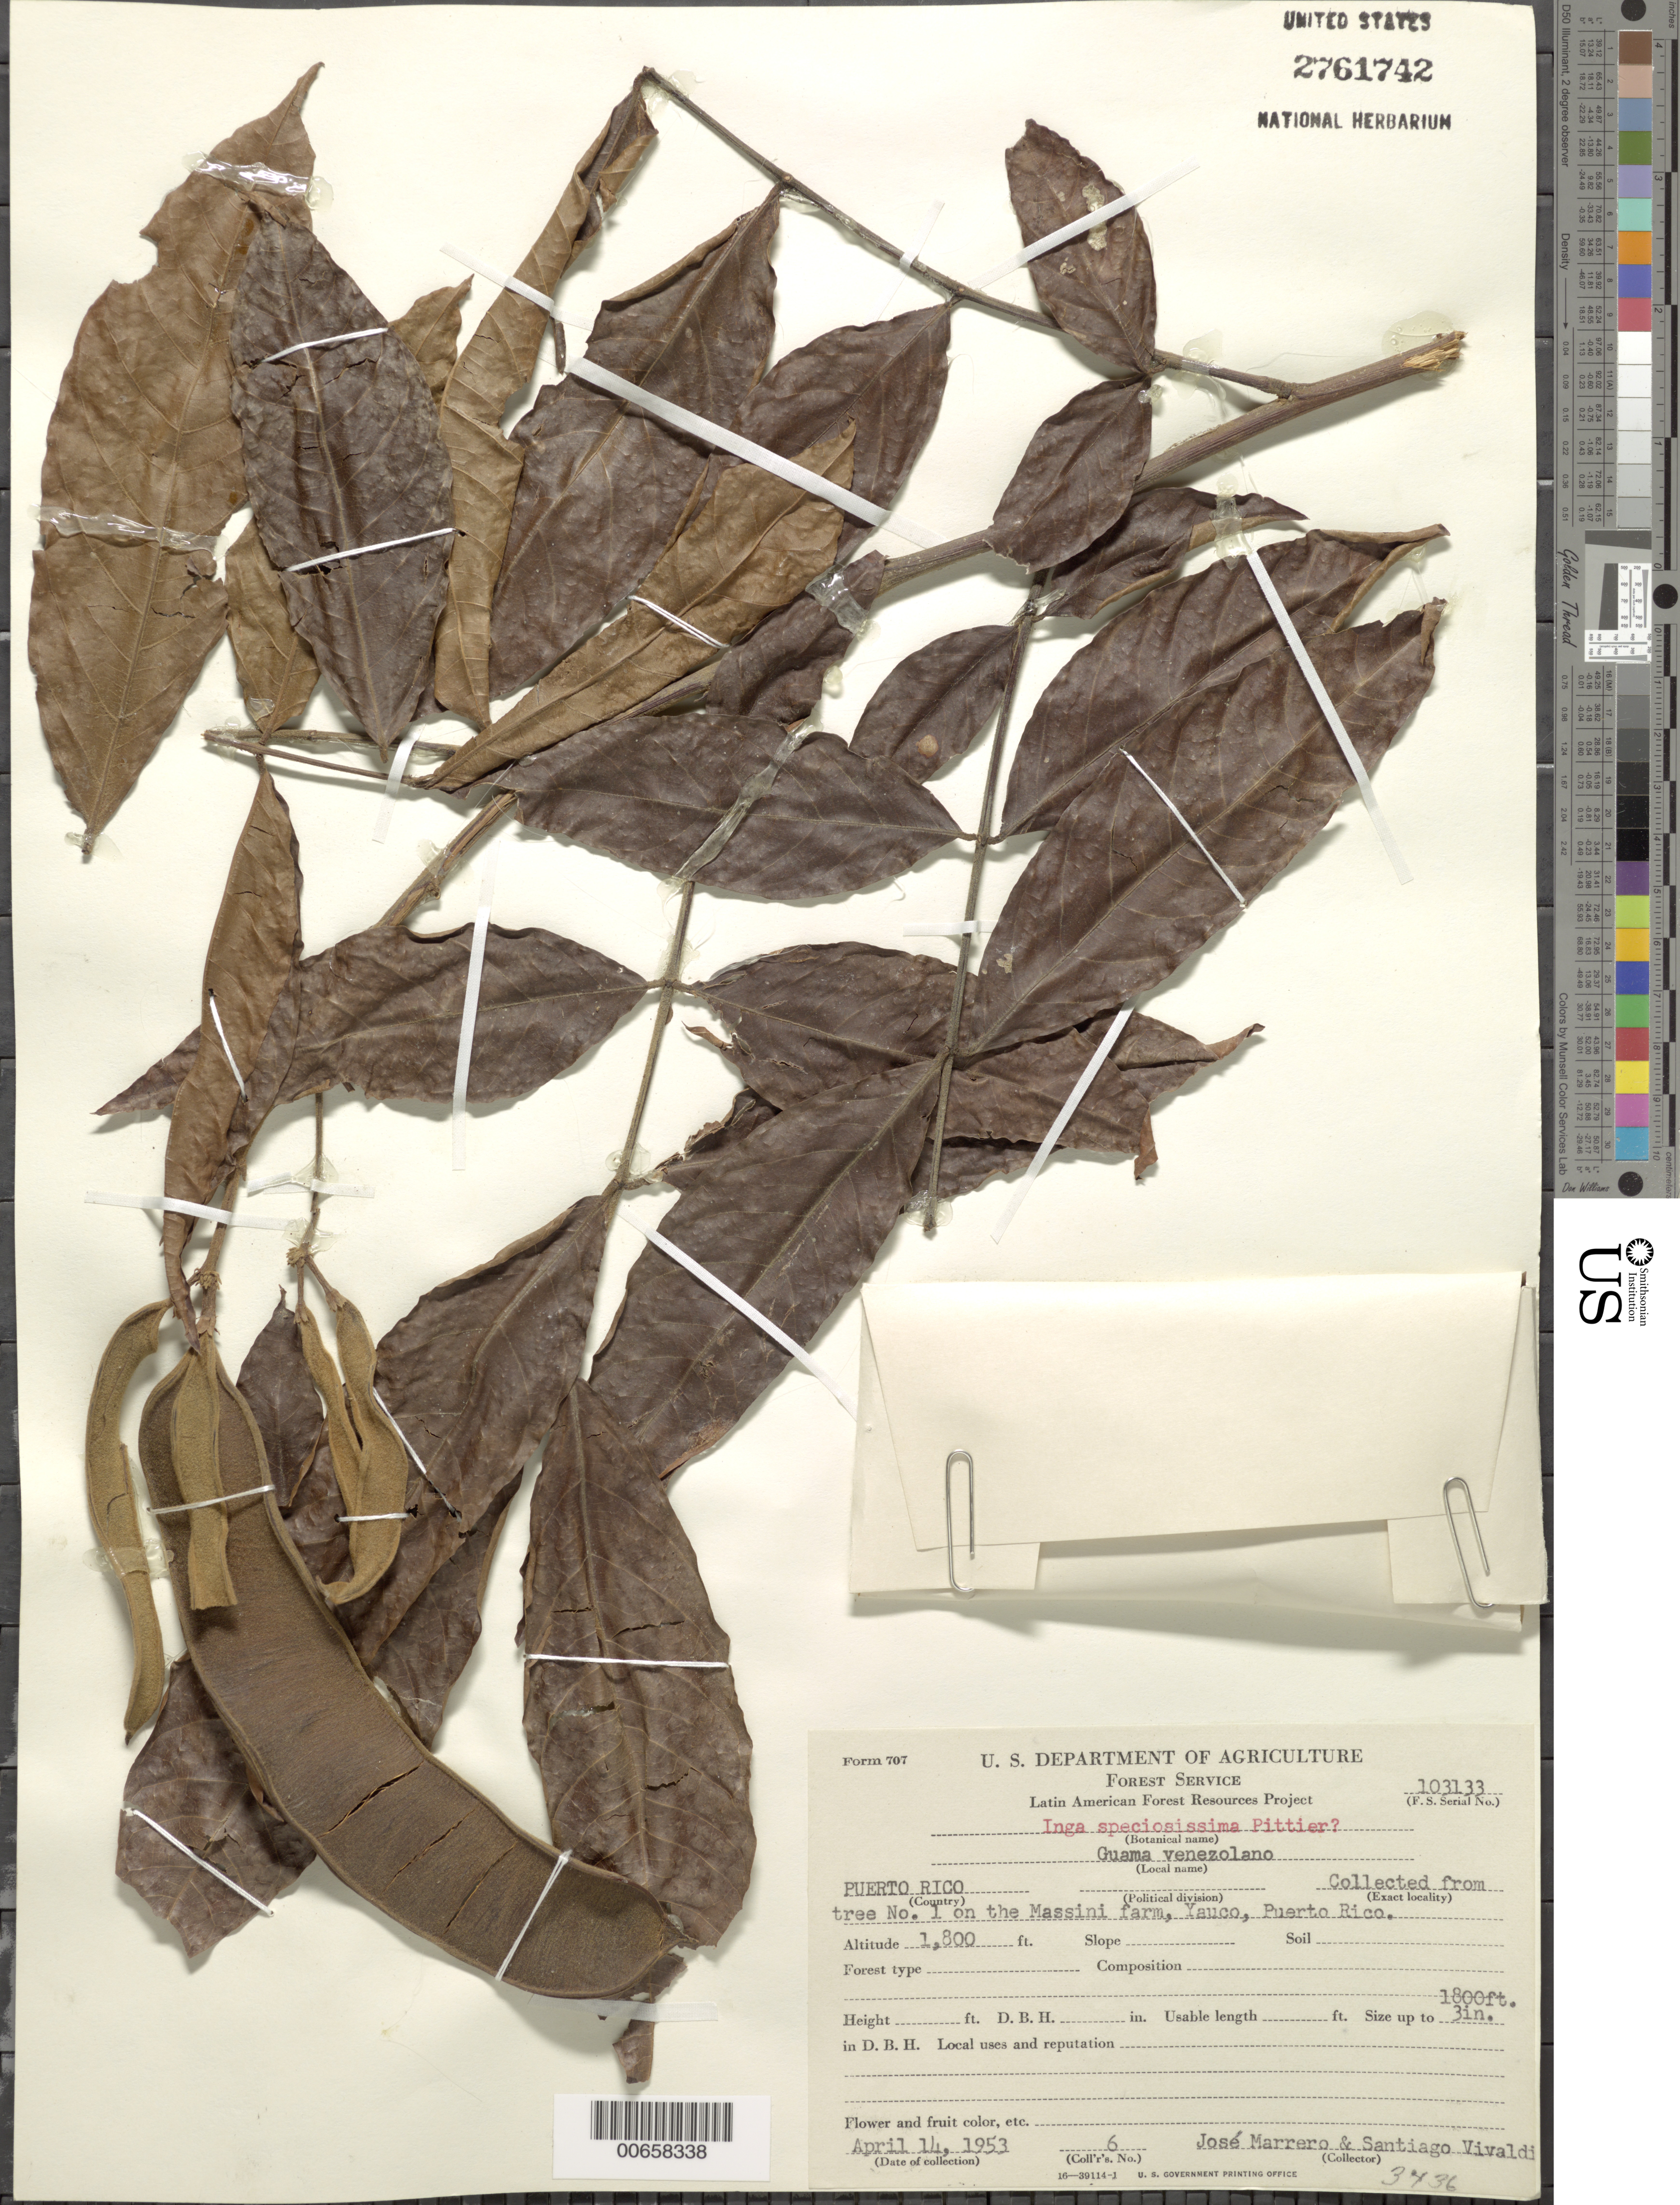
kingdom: Plantae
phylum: Tracheophyta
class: Magnoliopsida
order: Fabales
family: Fabaceae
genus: Inga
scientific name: Inga speciosissima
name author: Pittier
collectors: J. Marrero & S. Vivaldi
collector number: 6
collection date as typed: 14 Apr 1953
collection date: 1953-04-14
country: Puerto Rico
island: Greater Antilles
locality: Yauco, Massini Farm, collected from tree No. 1 on the farm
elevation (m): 549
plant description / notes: Common name: Guama venezolano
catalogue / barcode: US 2761742